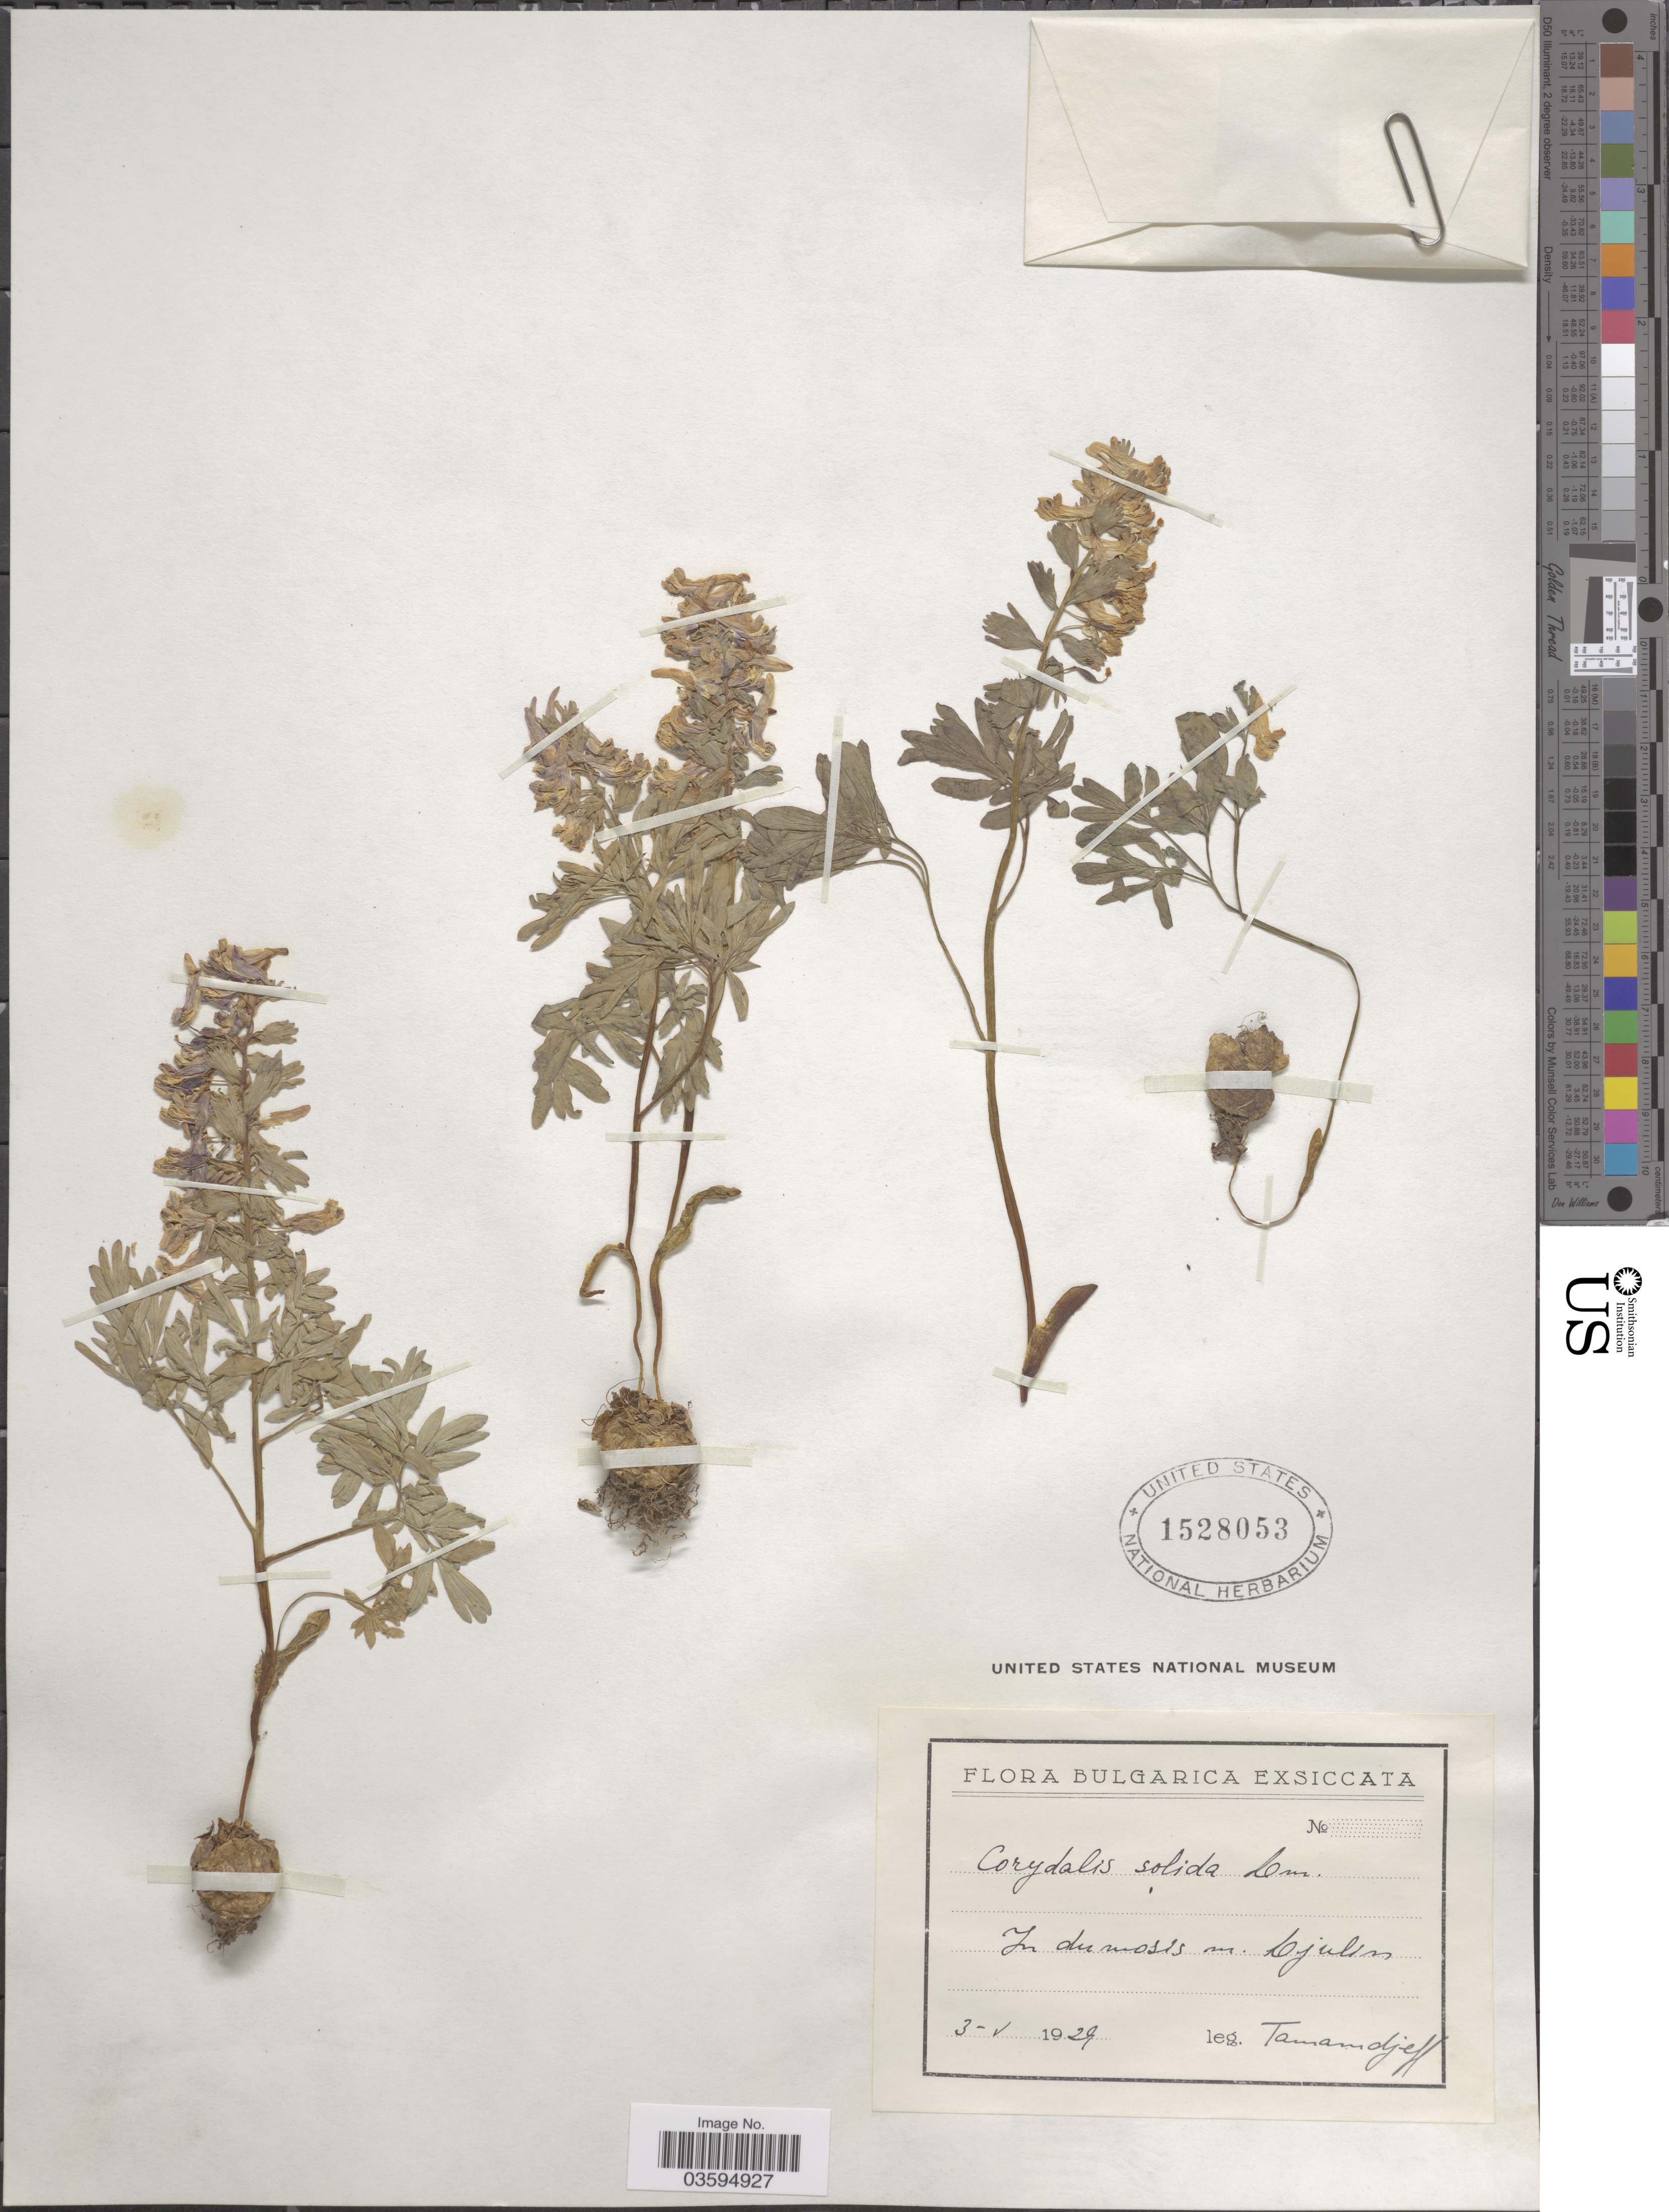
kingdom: Plantae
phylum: Tracheophyta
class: Magnoliopsida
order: Ranunculales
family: Papaveraceae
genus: Corydalis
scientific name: Corydalis solida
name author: (L.) Clairv.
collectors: -. Tamandjeff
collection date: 1929-05-03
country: Bulgaria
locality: In dumosis m. Djulin.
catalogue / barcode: US 1528053